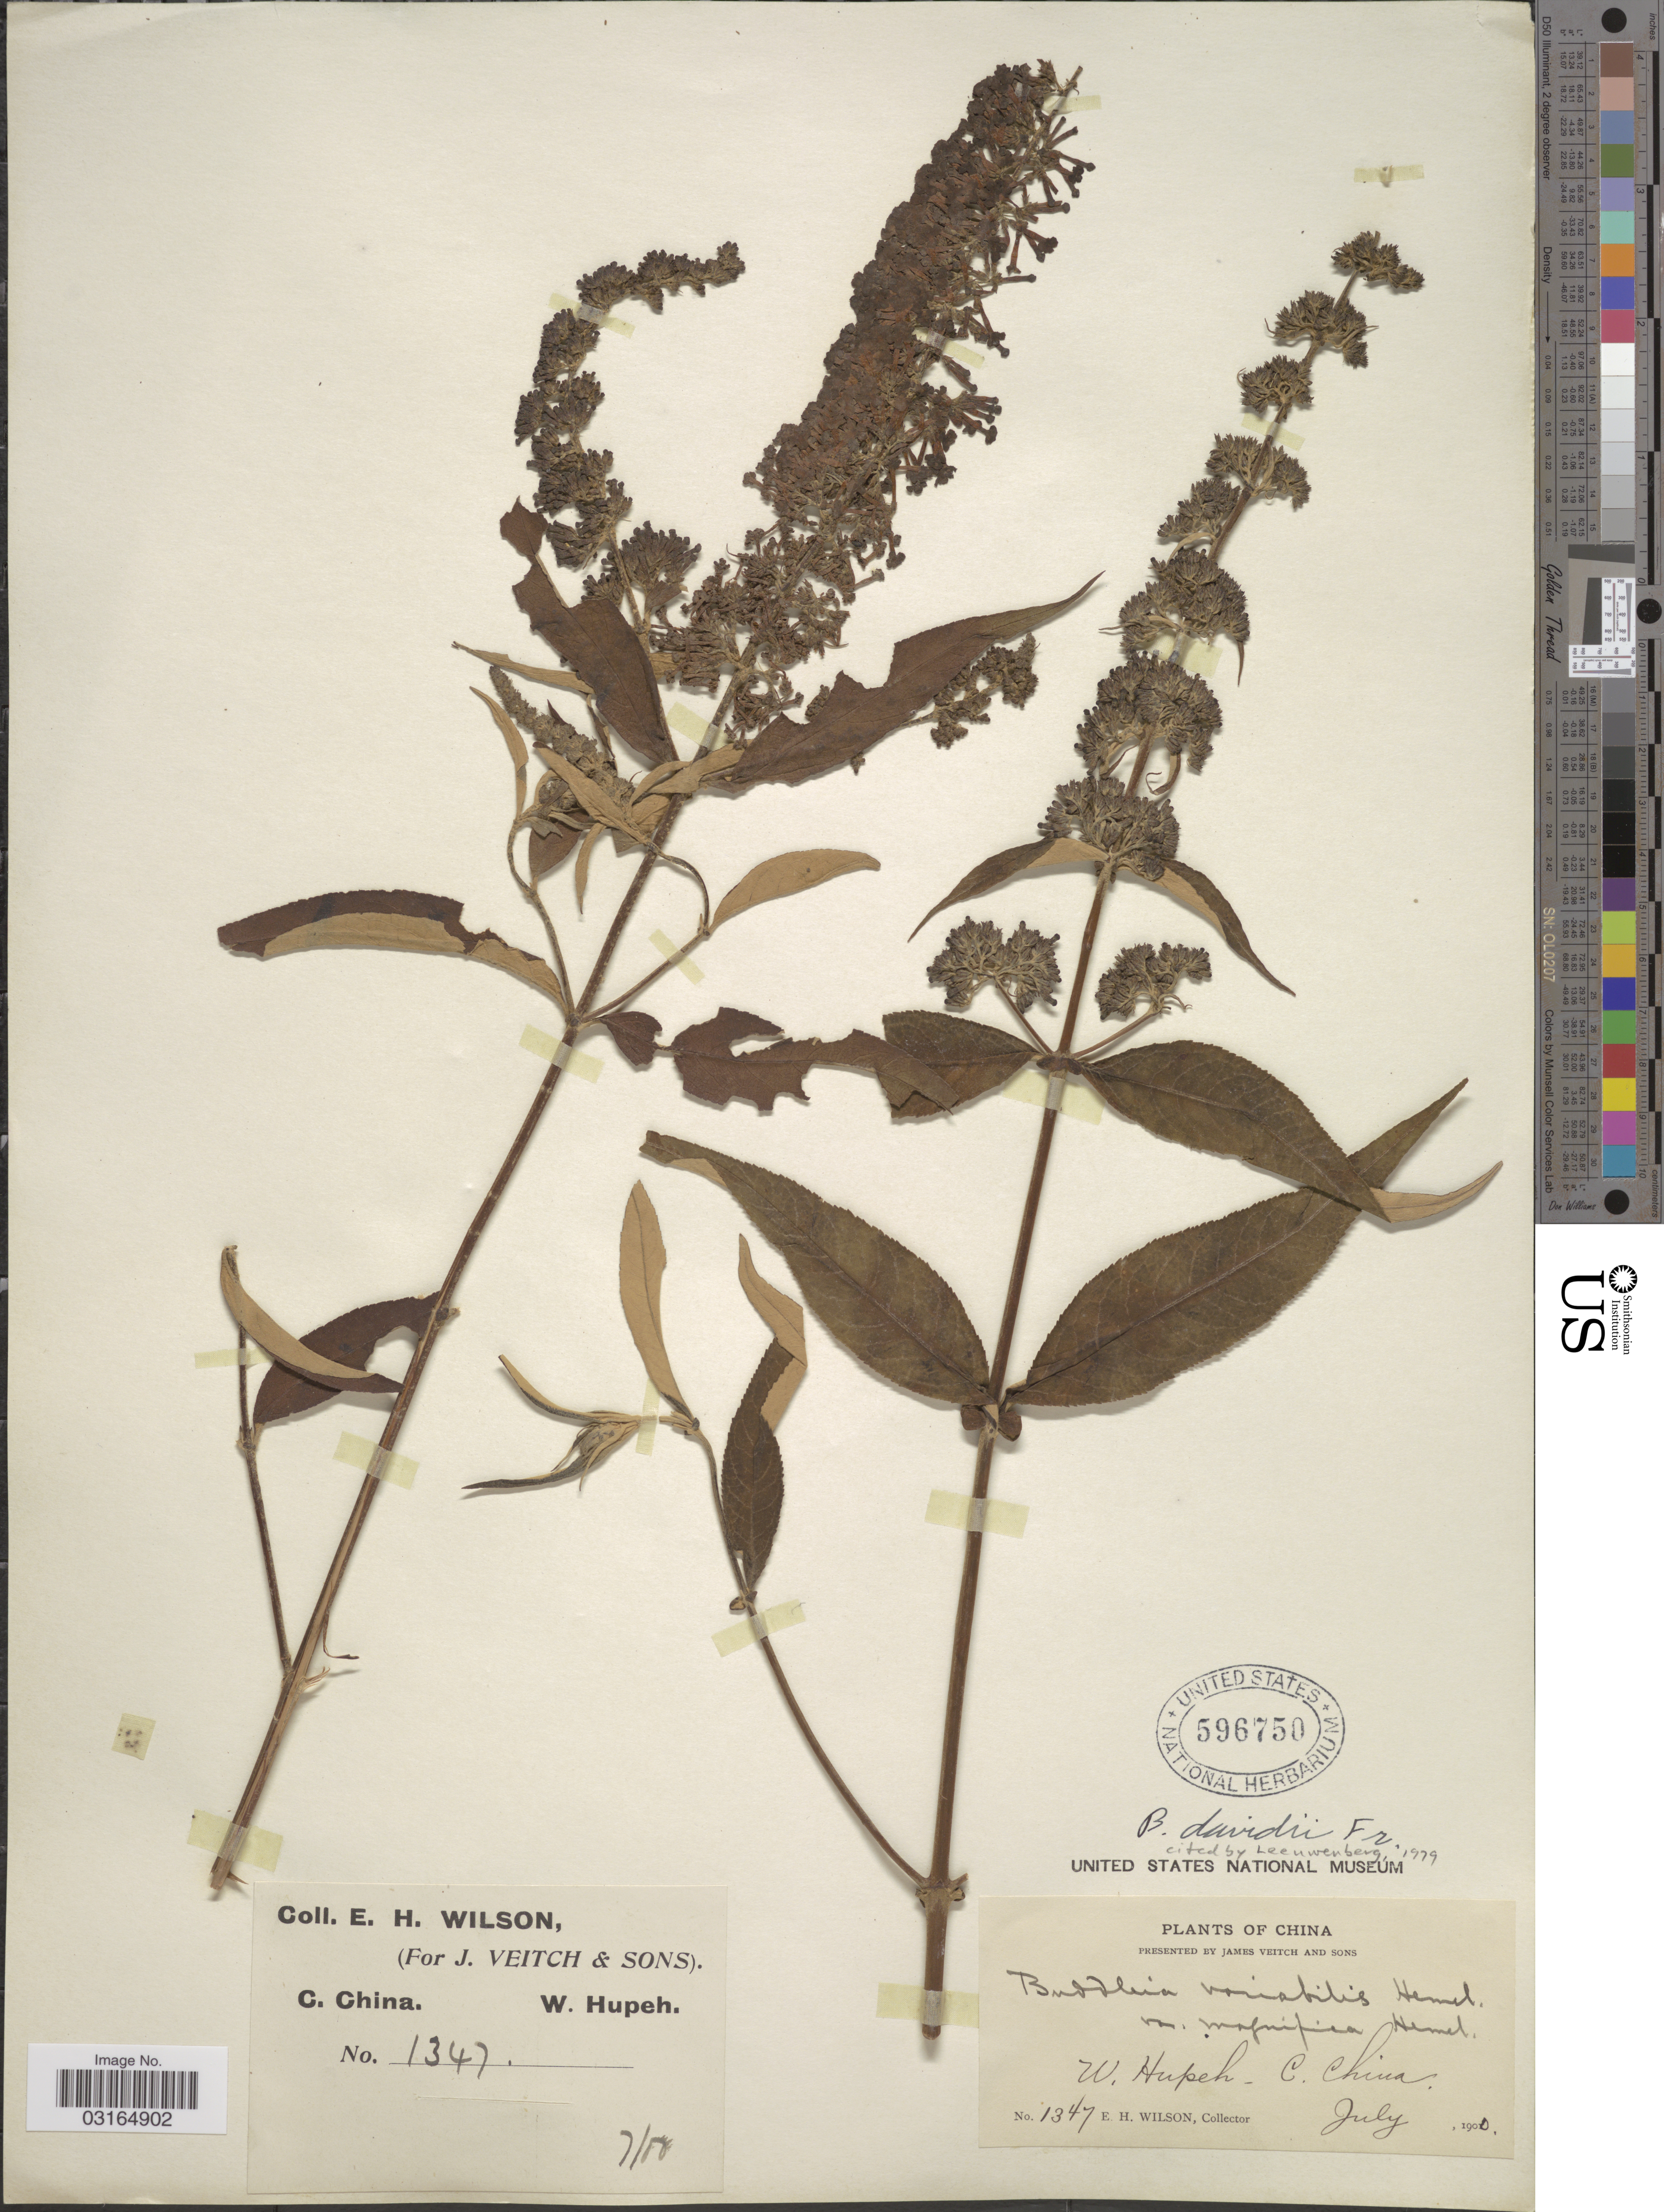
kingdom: Plantae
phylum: Tracheophyta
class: Magnoliopsida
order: Lamiales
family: Scrophulariaceae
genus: Buddleja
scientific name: Buddleja davidii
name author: Franch.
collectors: E. Wilson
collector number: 1347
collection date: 1900-07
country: China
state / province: Hubei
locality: W. Hupeh - C. China.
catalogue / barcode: US 596750